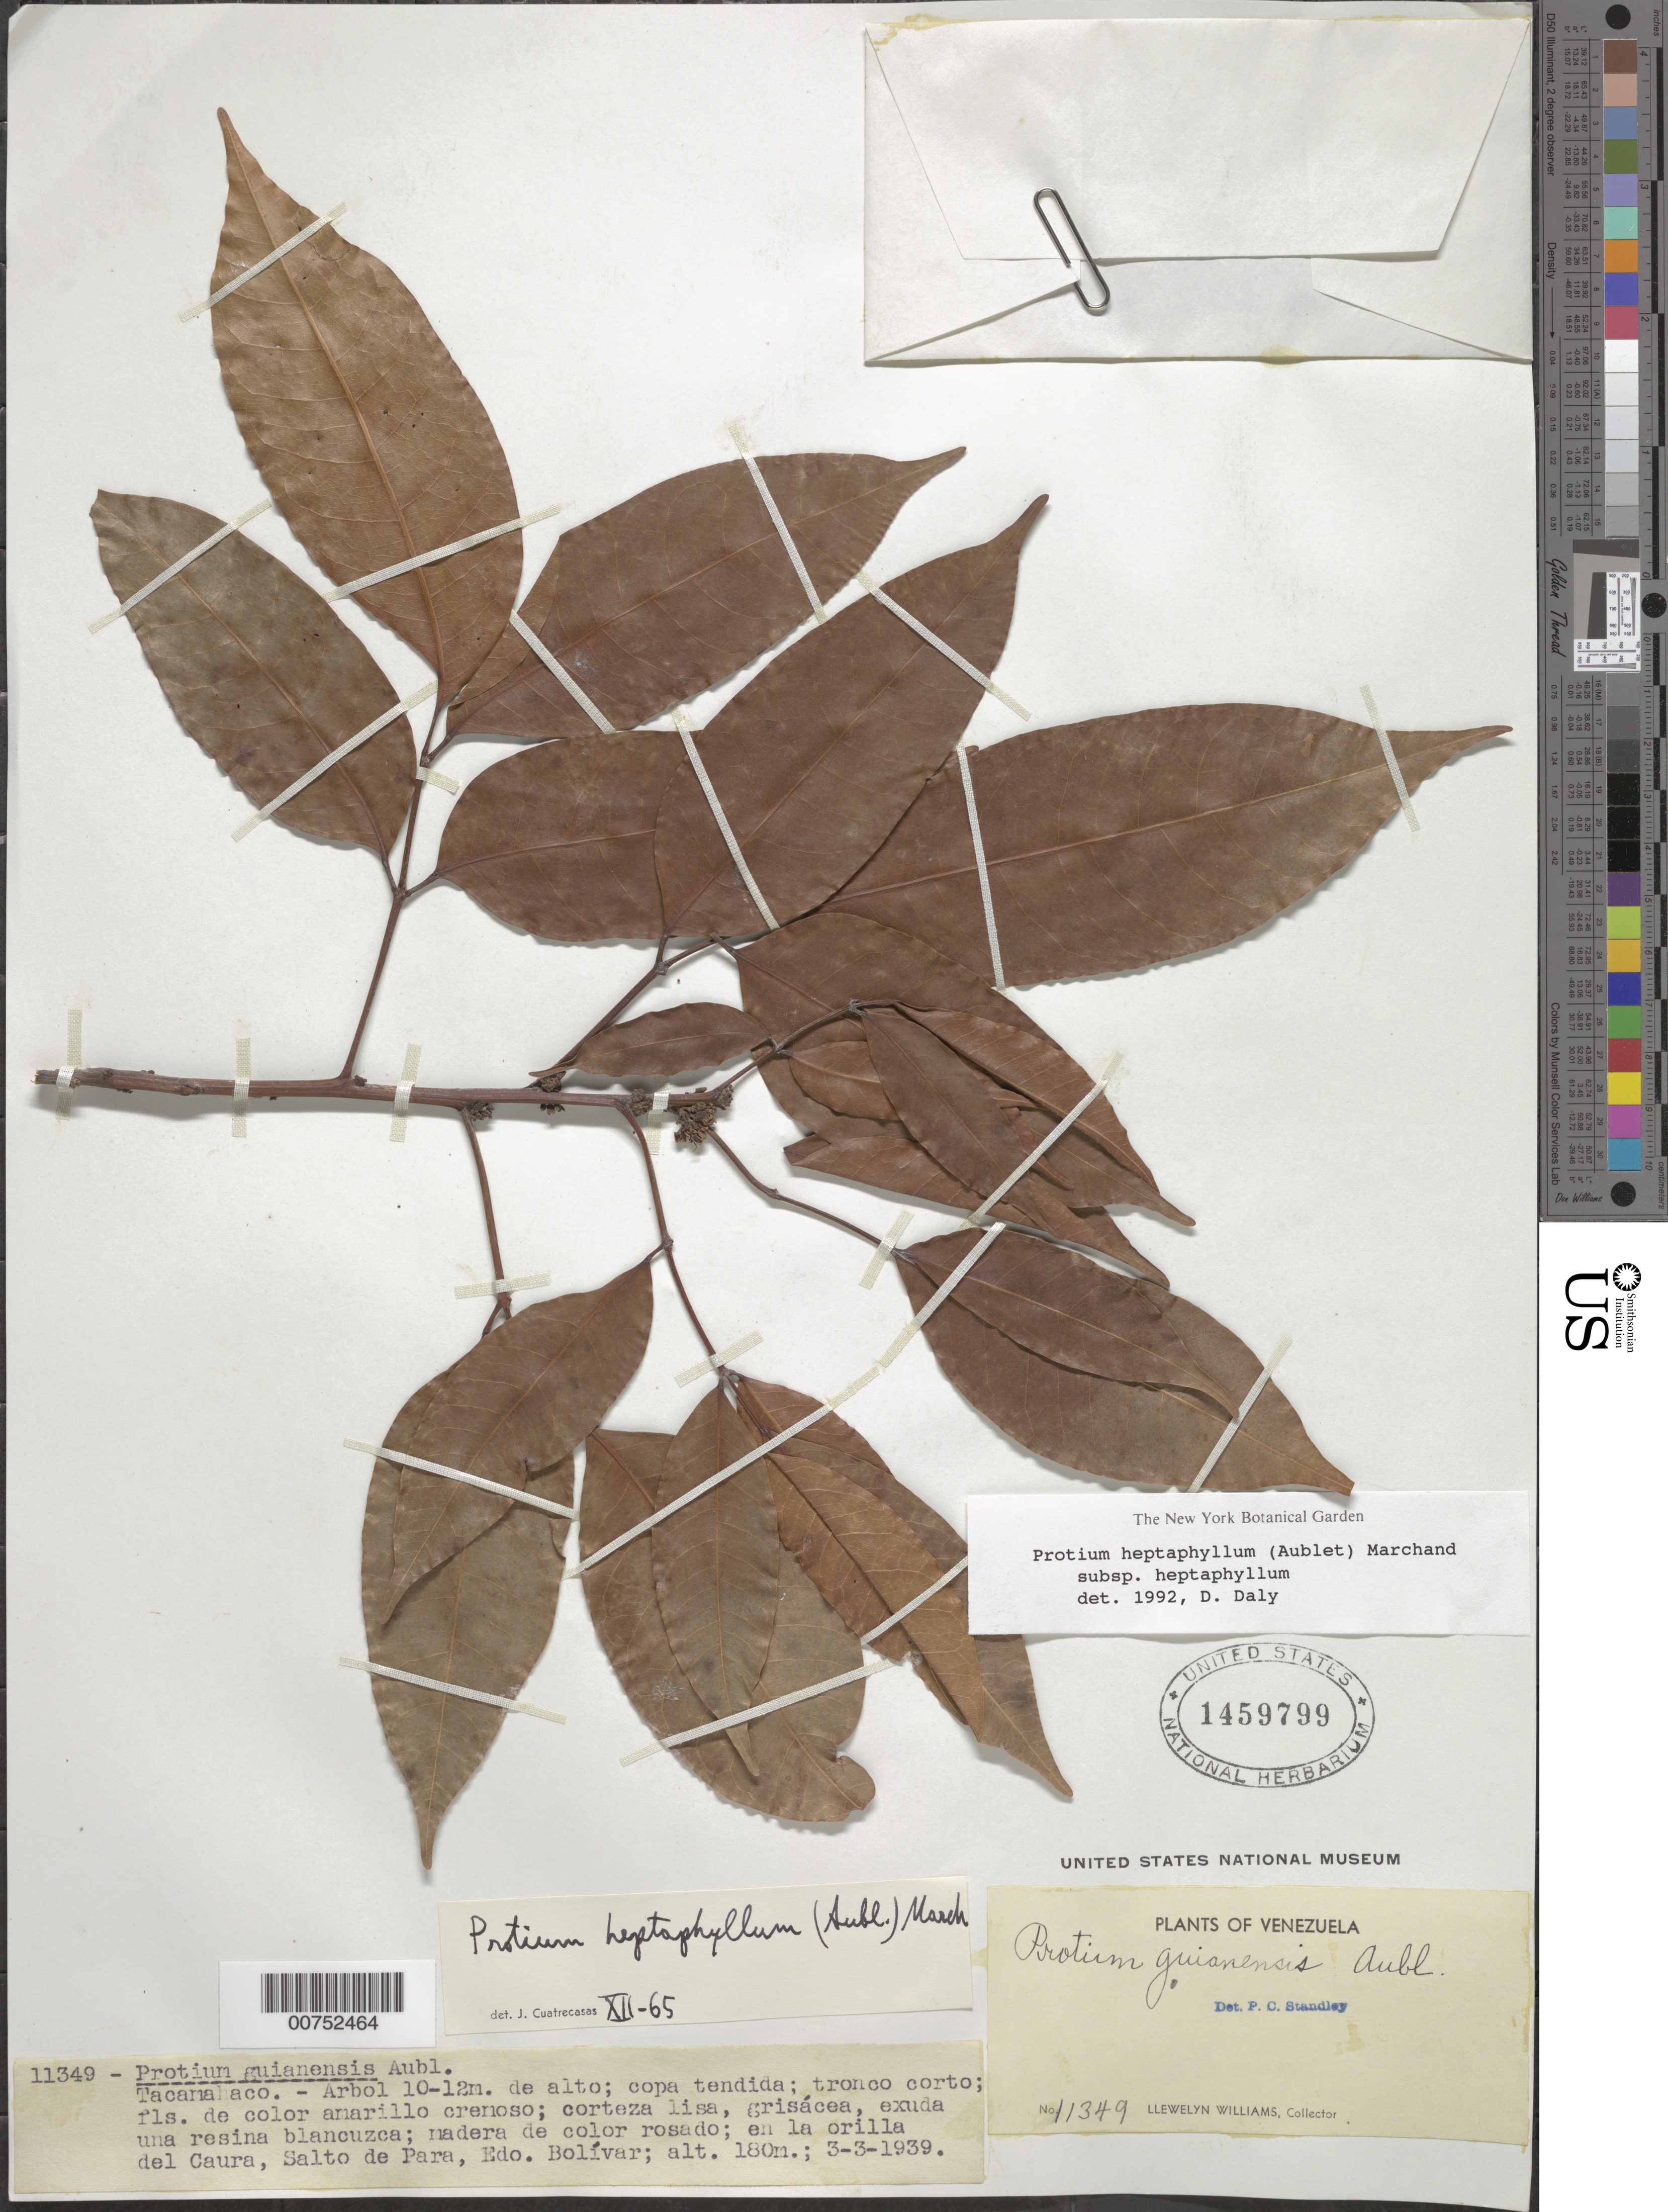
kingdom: Plantae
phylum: Tracheophyta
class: Magnoliopsida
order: Sapindales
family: Burseraceae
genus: Protium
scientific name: Protium heptaphyllum subsp. heptaphyllum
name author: (Aubl.) Marchand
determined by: Daly, D. C.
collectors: Ll. Williams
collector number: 11349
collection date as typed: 3-Mar-39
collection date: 1939-03-03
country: Venezuela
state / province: Bolívar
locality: Salto de Para, Medio Caura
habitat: En la orilla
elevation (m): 180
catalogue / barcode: US 1459799